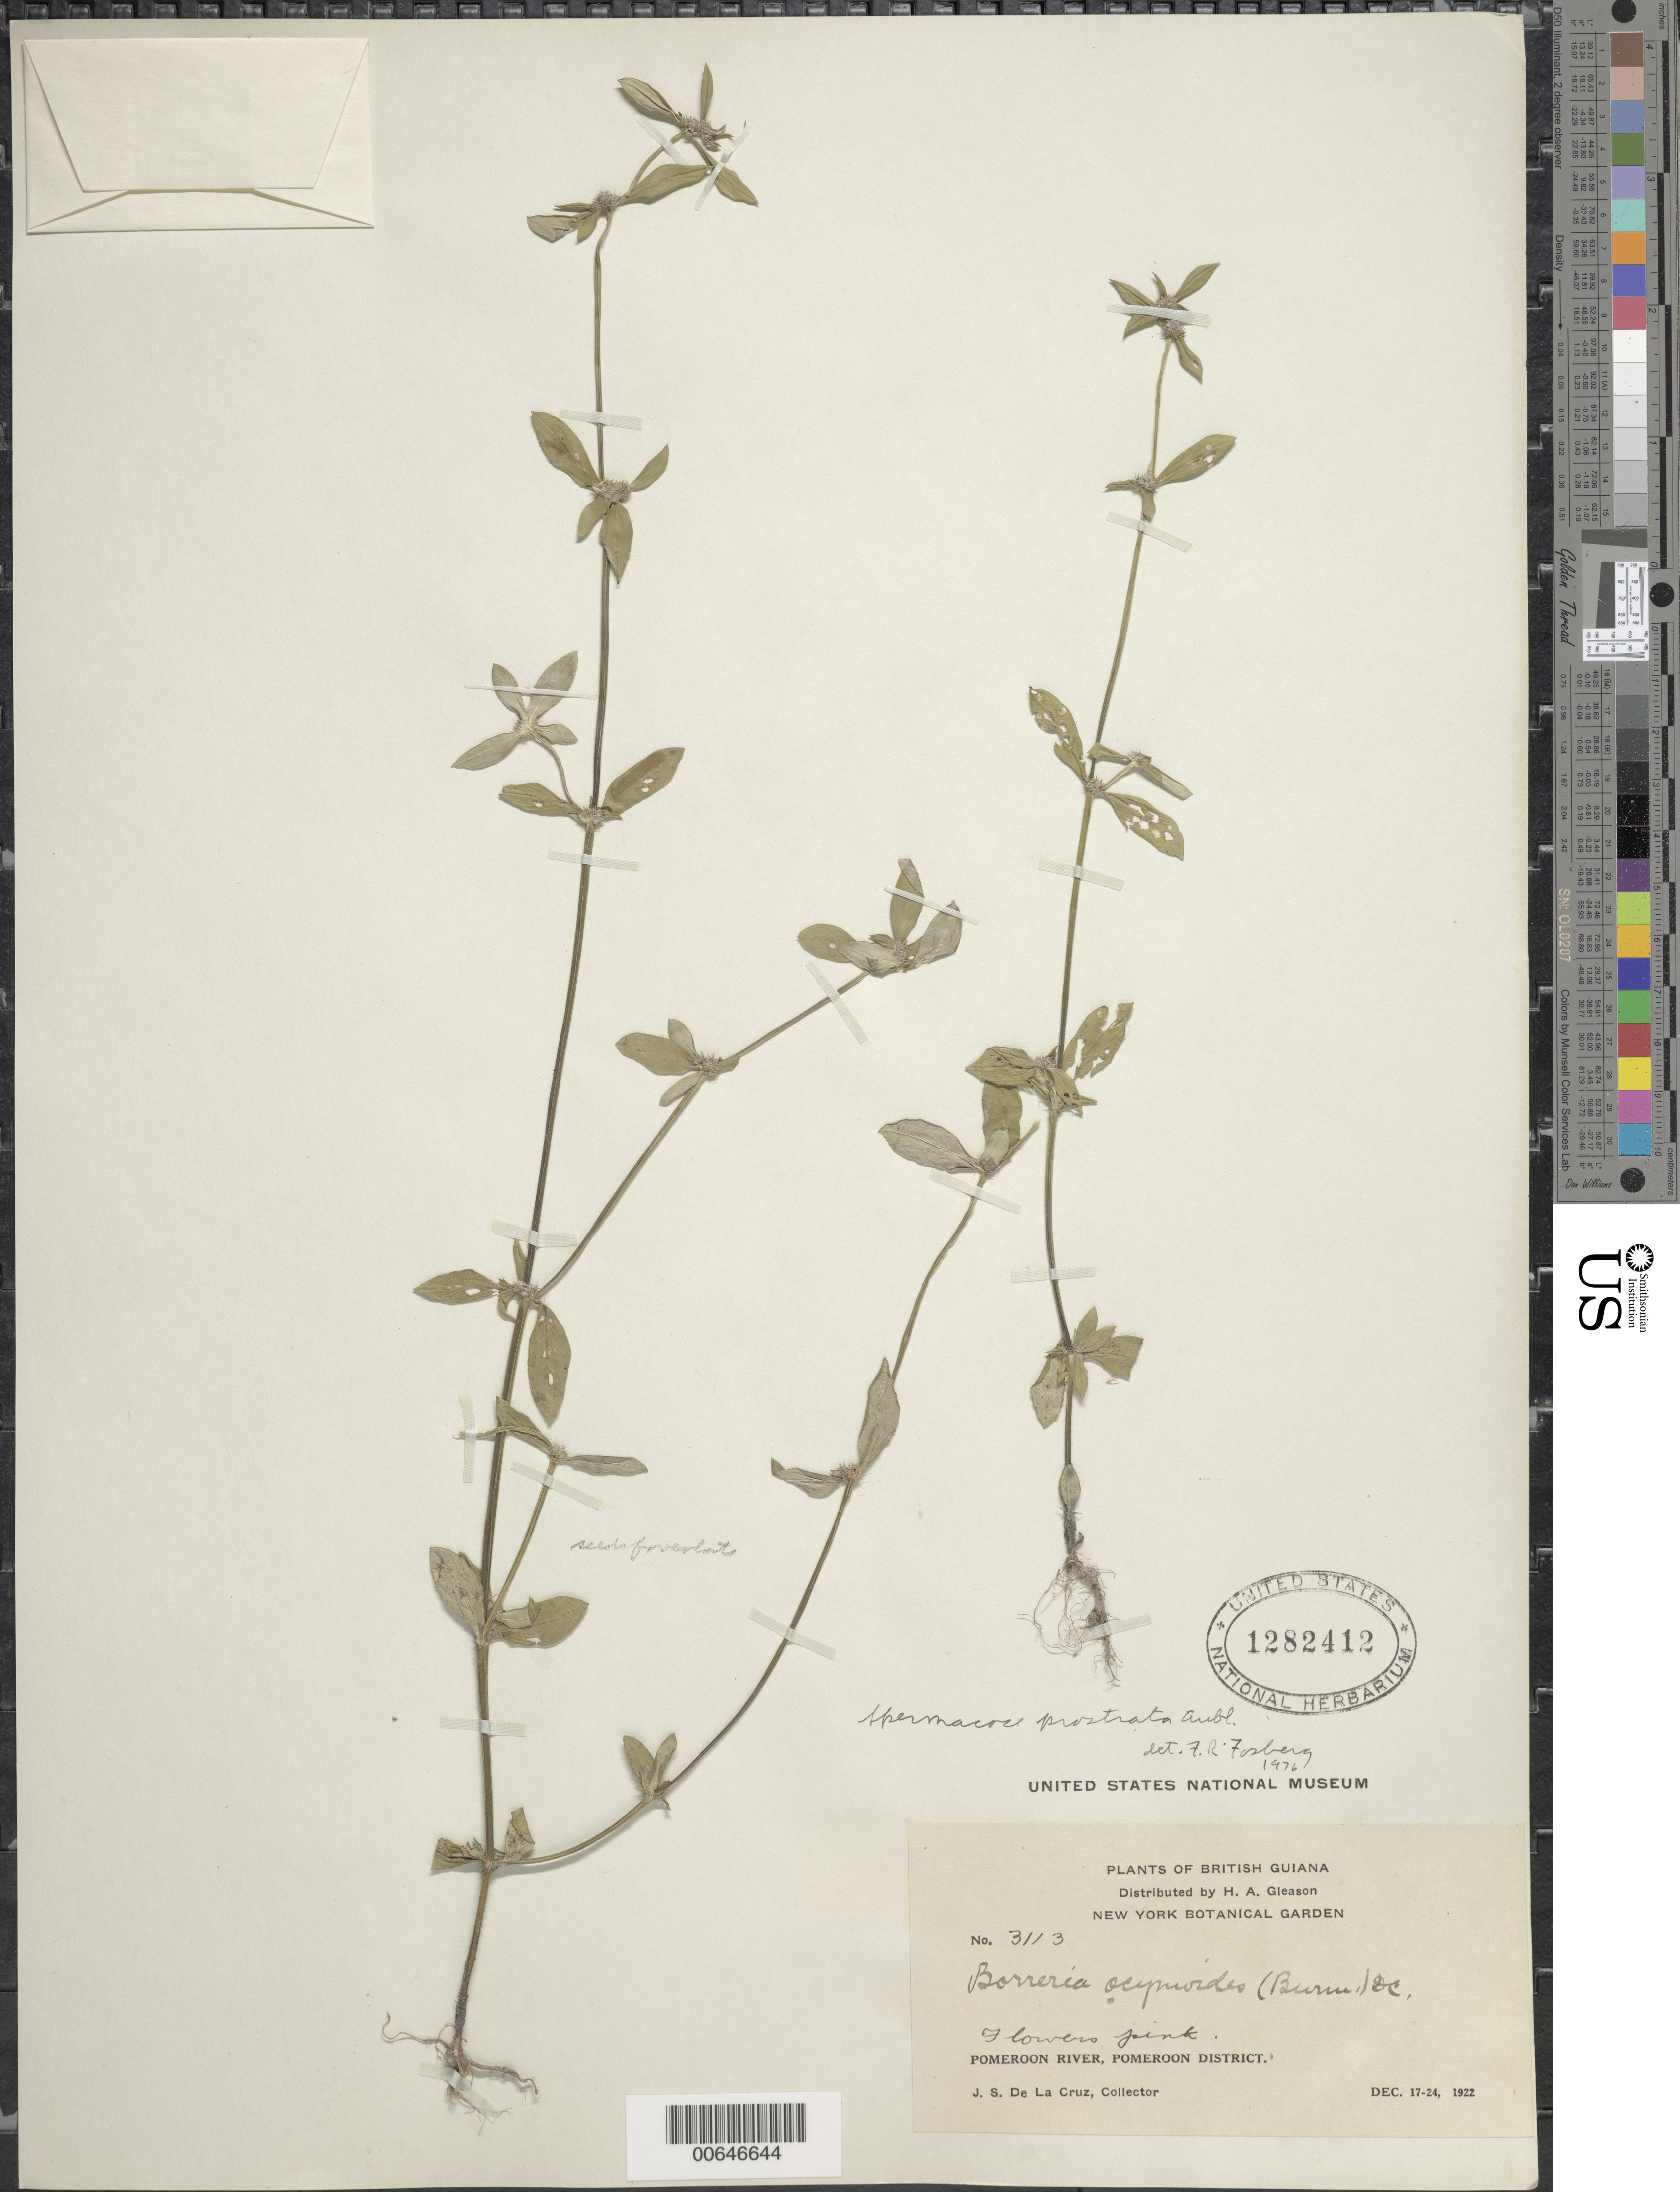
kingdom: Plantae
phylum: Tracheophyta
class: Magnoliopsida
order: Gentianales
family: Rubiaceae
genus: Borreria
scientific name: Borreria prostrata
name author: (Aubl.) Miq.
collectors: J. S. de la Cruz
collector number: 3113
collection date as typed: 17-Dec-22 to 24-Dec-22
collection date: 1922-12-17/1922-12-24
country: Guyana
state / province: Pomeroon-Supenaam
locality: Pomeroon R.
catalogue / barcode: US 1282412